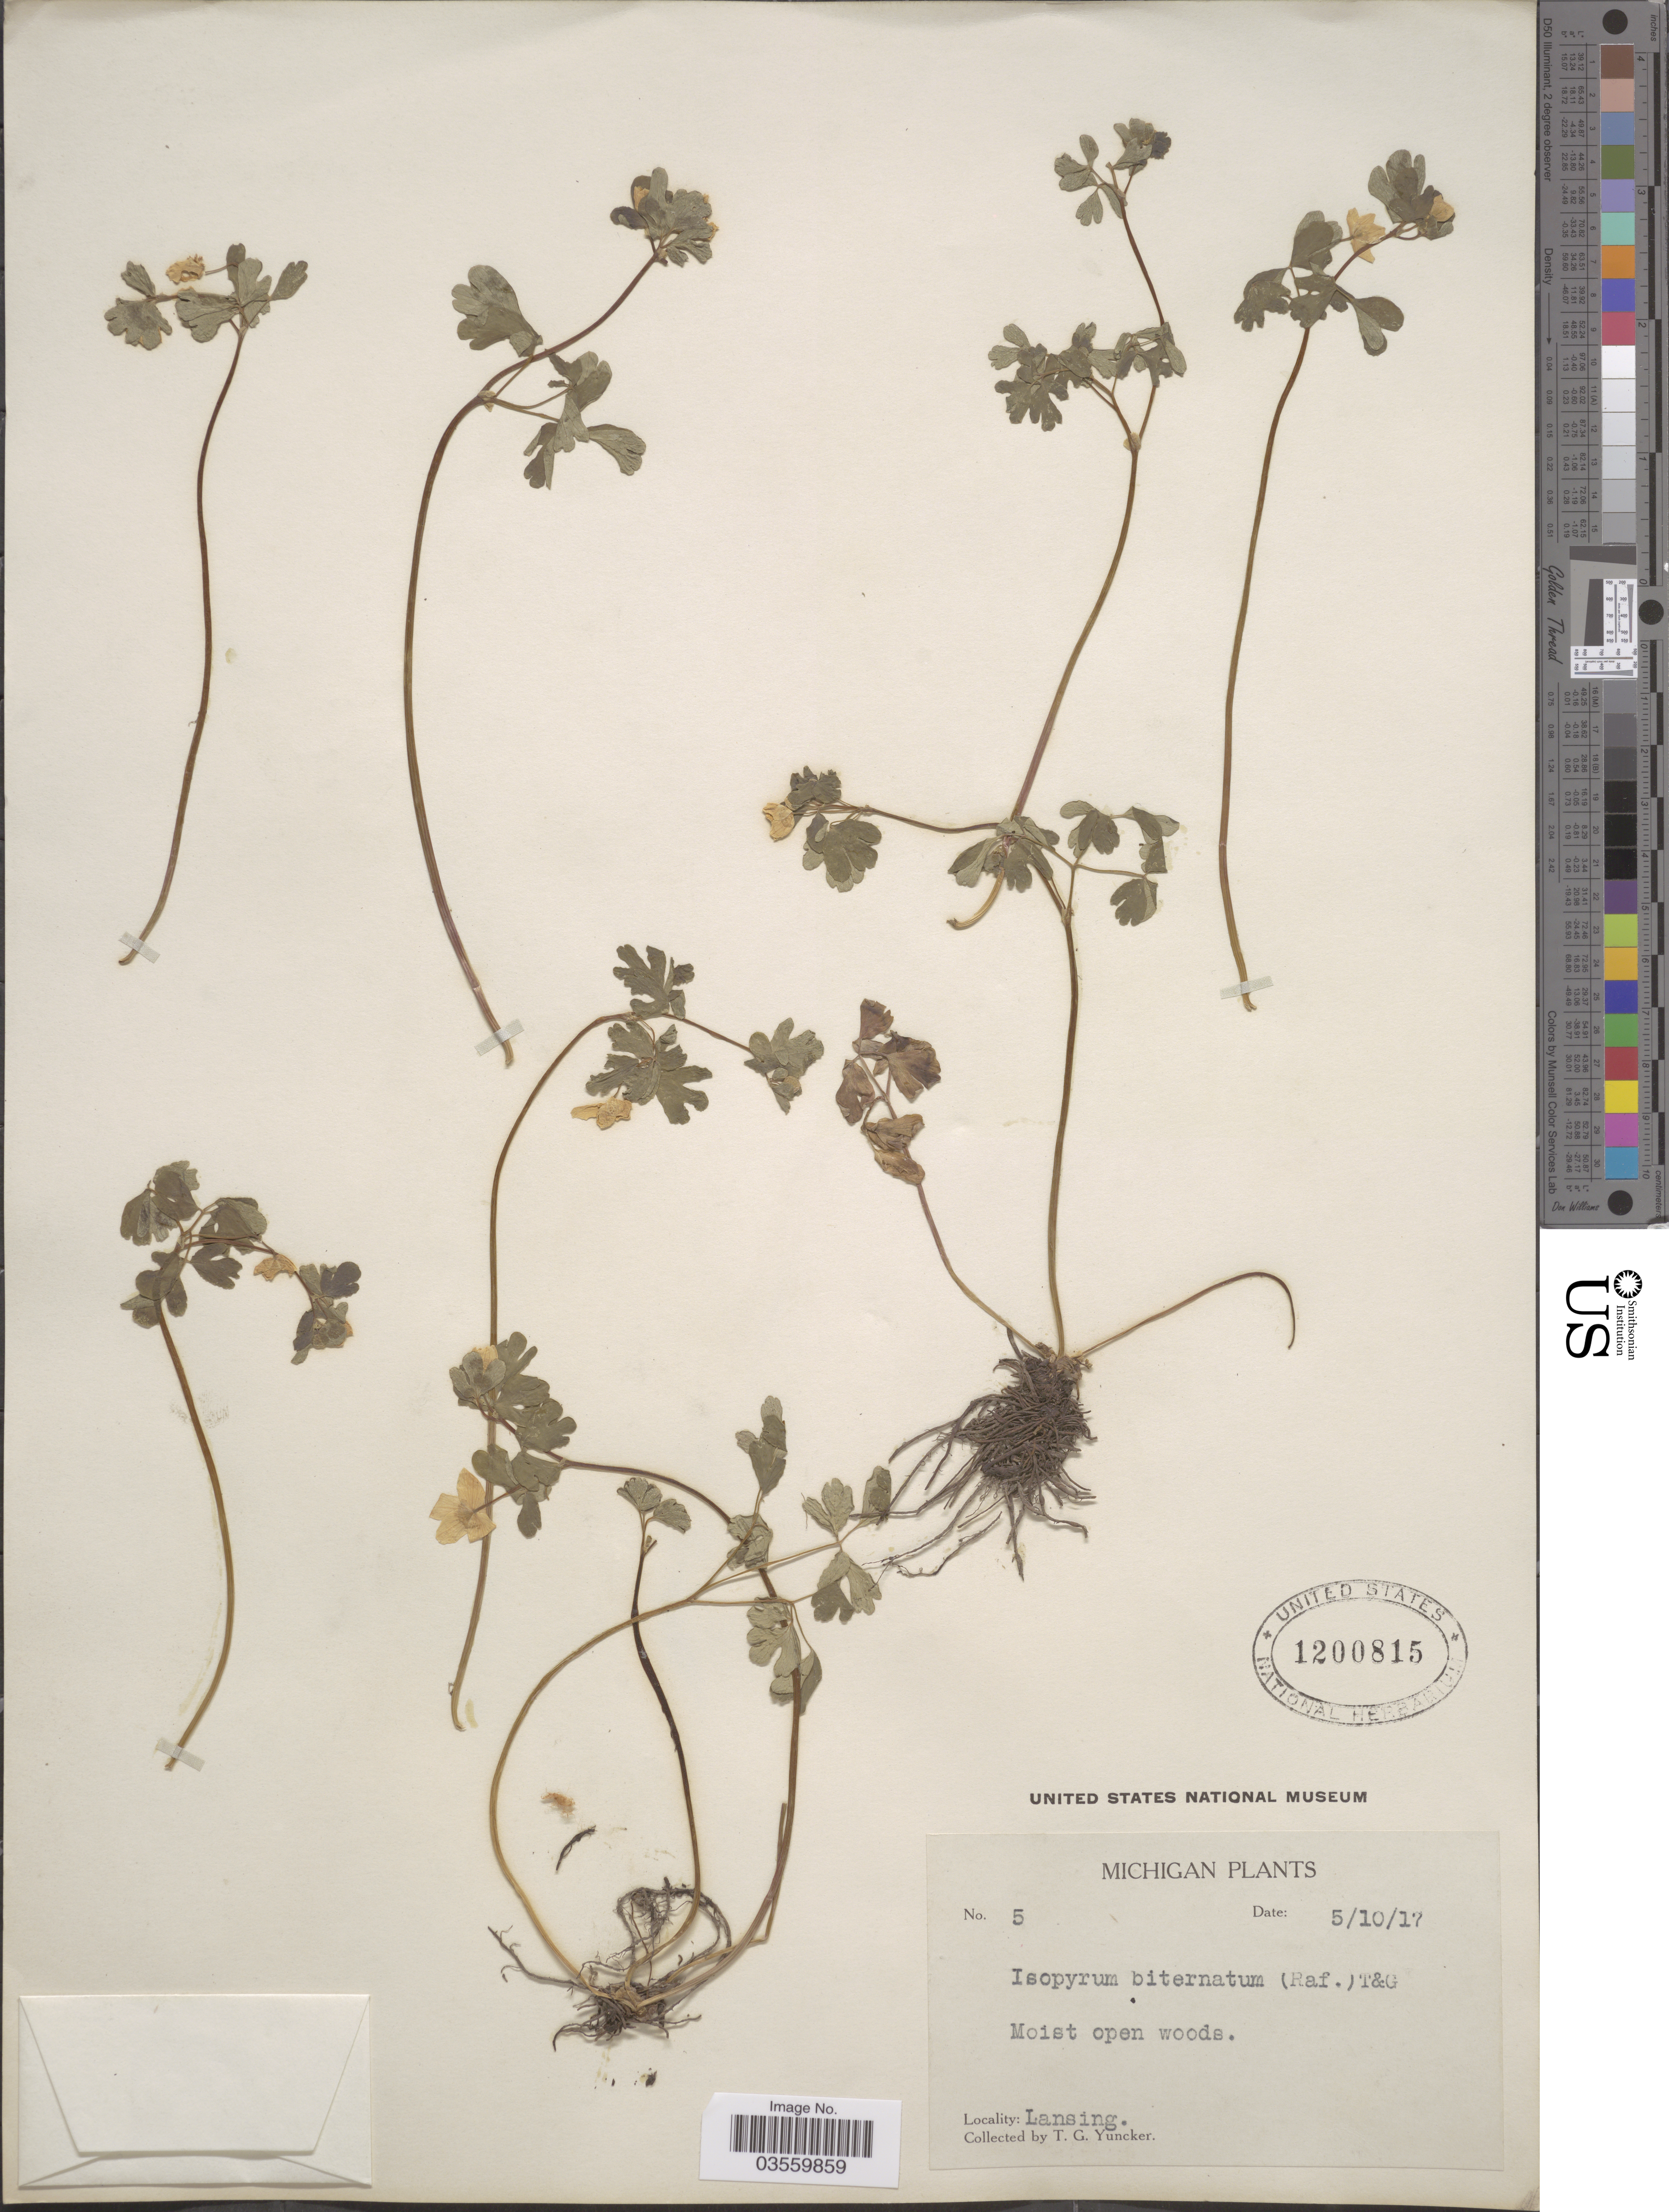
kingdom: Plantae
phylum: Tracheophyta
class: Magnoliopsida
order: Ranunculales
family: Ranunculaceae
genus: Enemion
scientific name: Enemion biternatum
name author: (Torr. & A. Gray) Raf.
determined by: Strong, Mark T., (BOT), Smithsonian Institution - National Museum of Natural History (UNITED STATES)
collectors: T. G. Yuncker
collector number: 5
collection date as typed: Transcribed d/m/y: 10/5/17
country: United States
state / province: Michigan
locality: Lansing.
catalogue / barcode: US 1200815